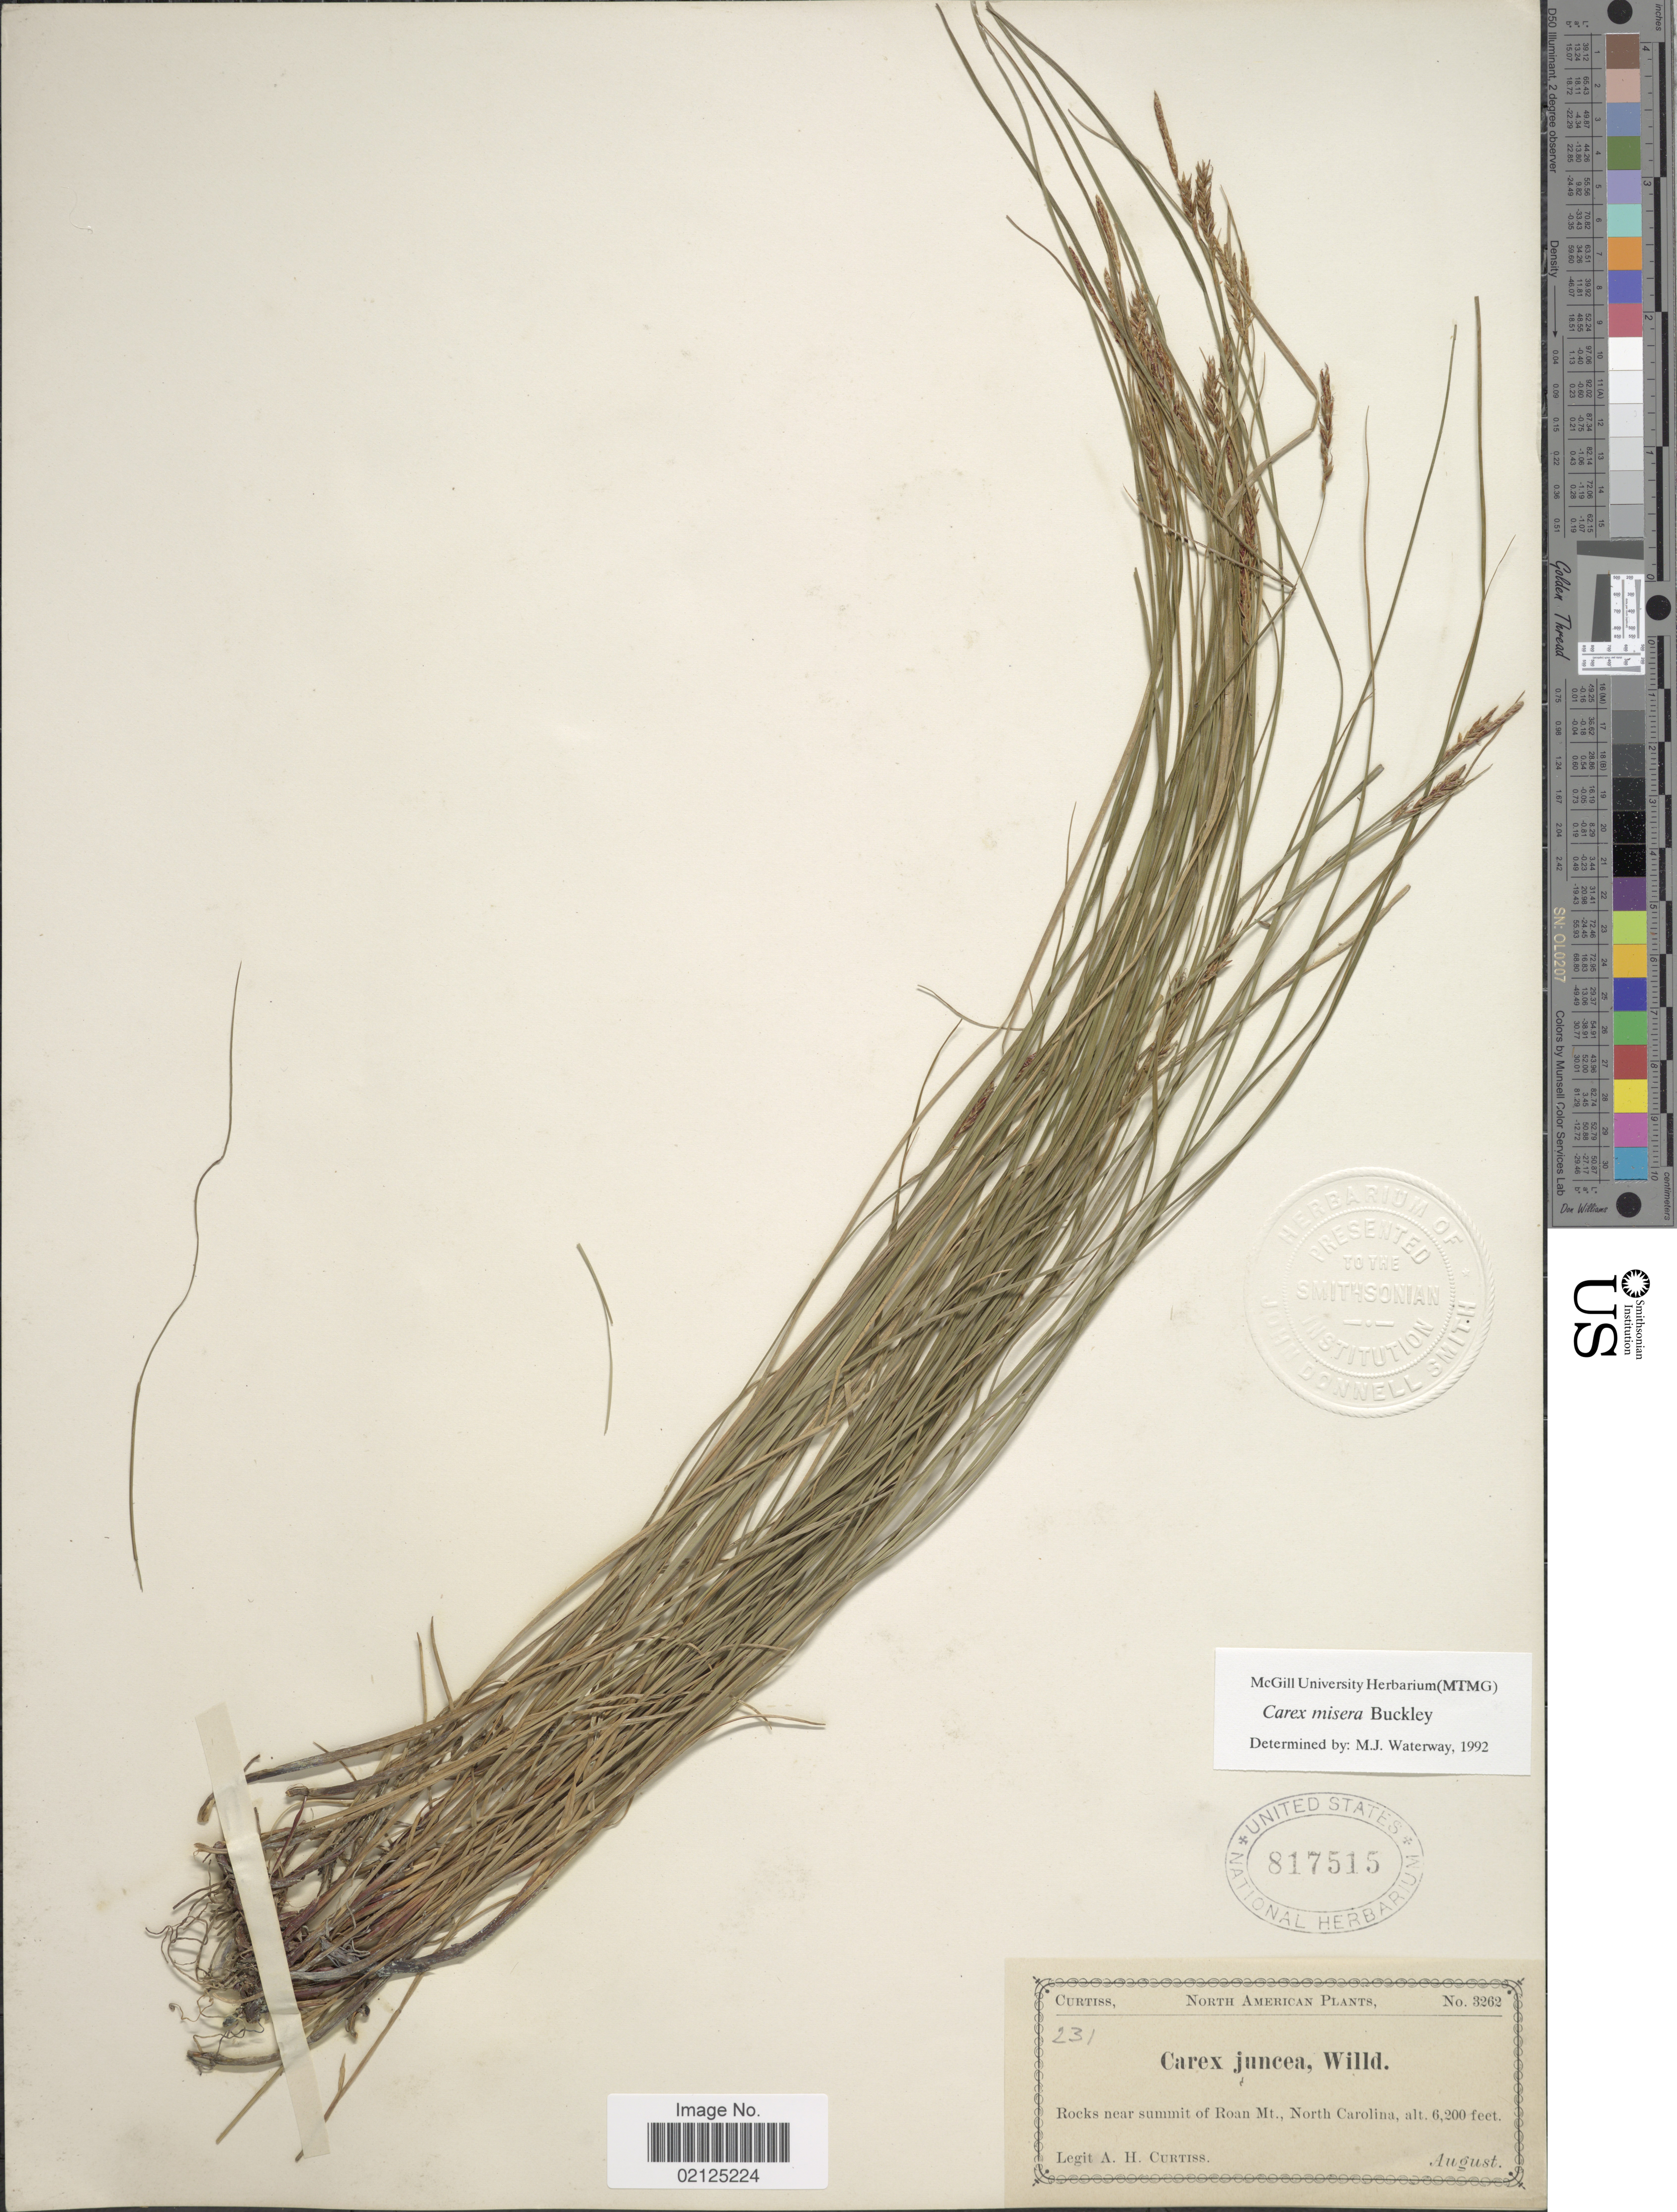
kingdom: Plantae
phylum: Tracheophyta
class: Liliopsida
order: Poales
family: Cyperaceae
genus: Carex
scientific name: Carex misera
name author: Buckley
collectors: A. H. Curtiss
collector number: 3262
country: United States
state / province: North Carolina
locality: Rocks near summit of Roan Mt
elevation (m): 1890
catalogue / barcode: US 817515